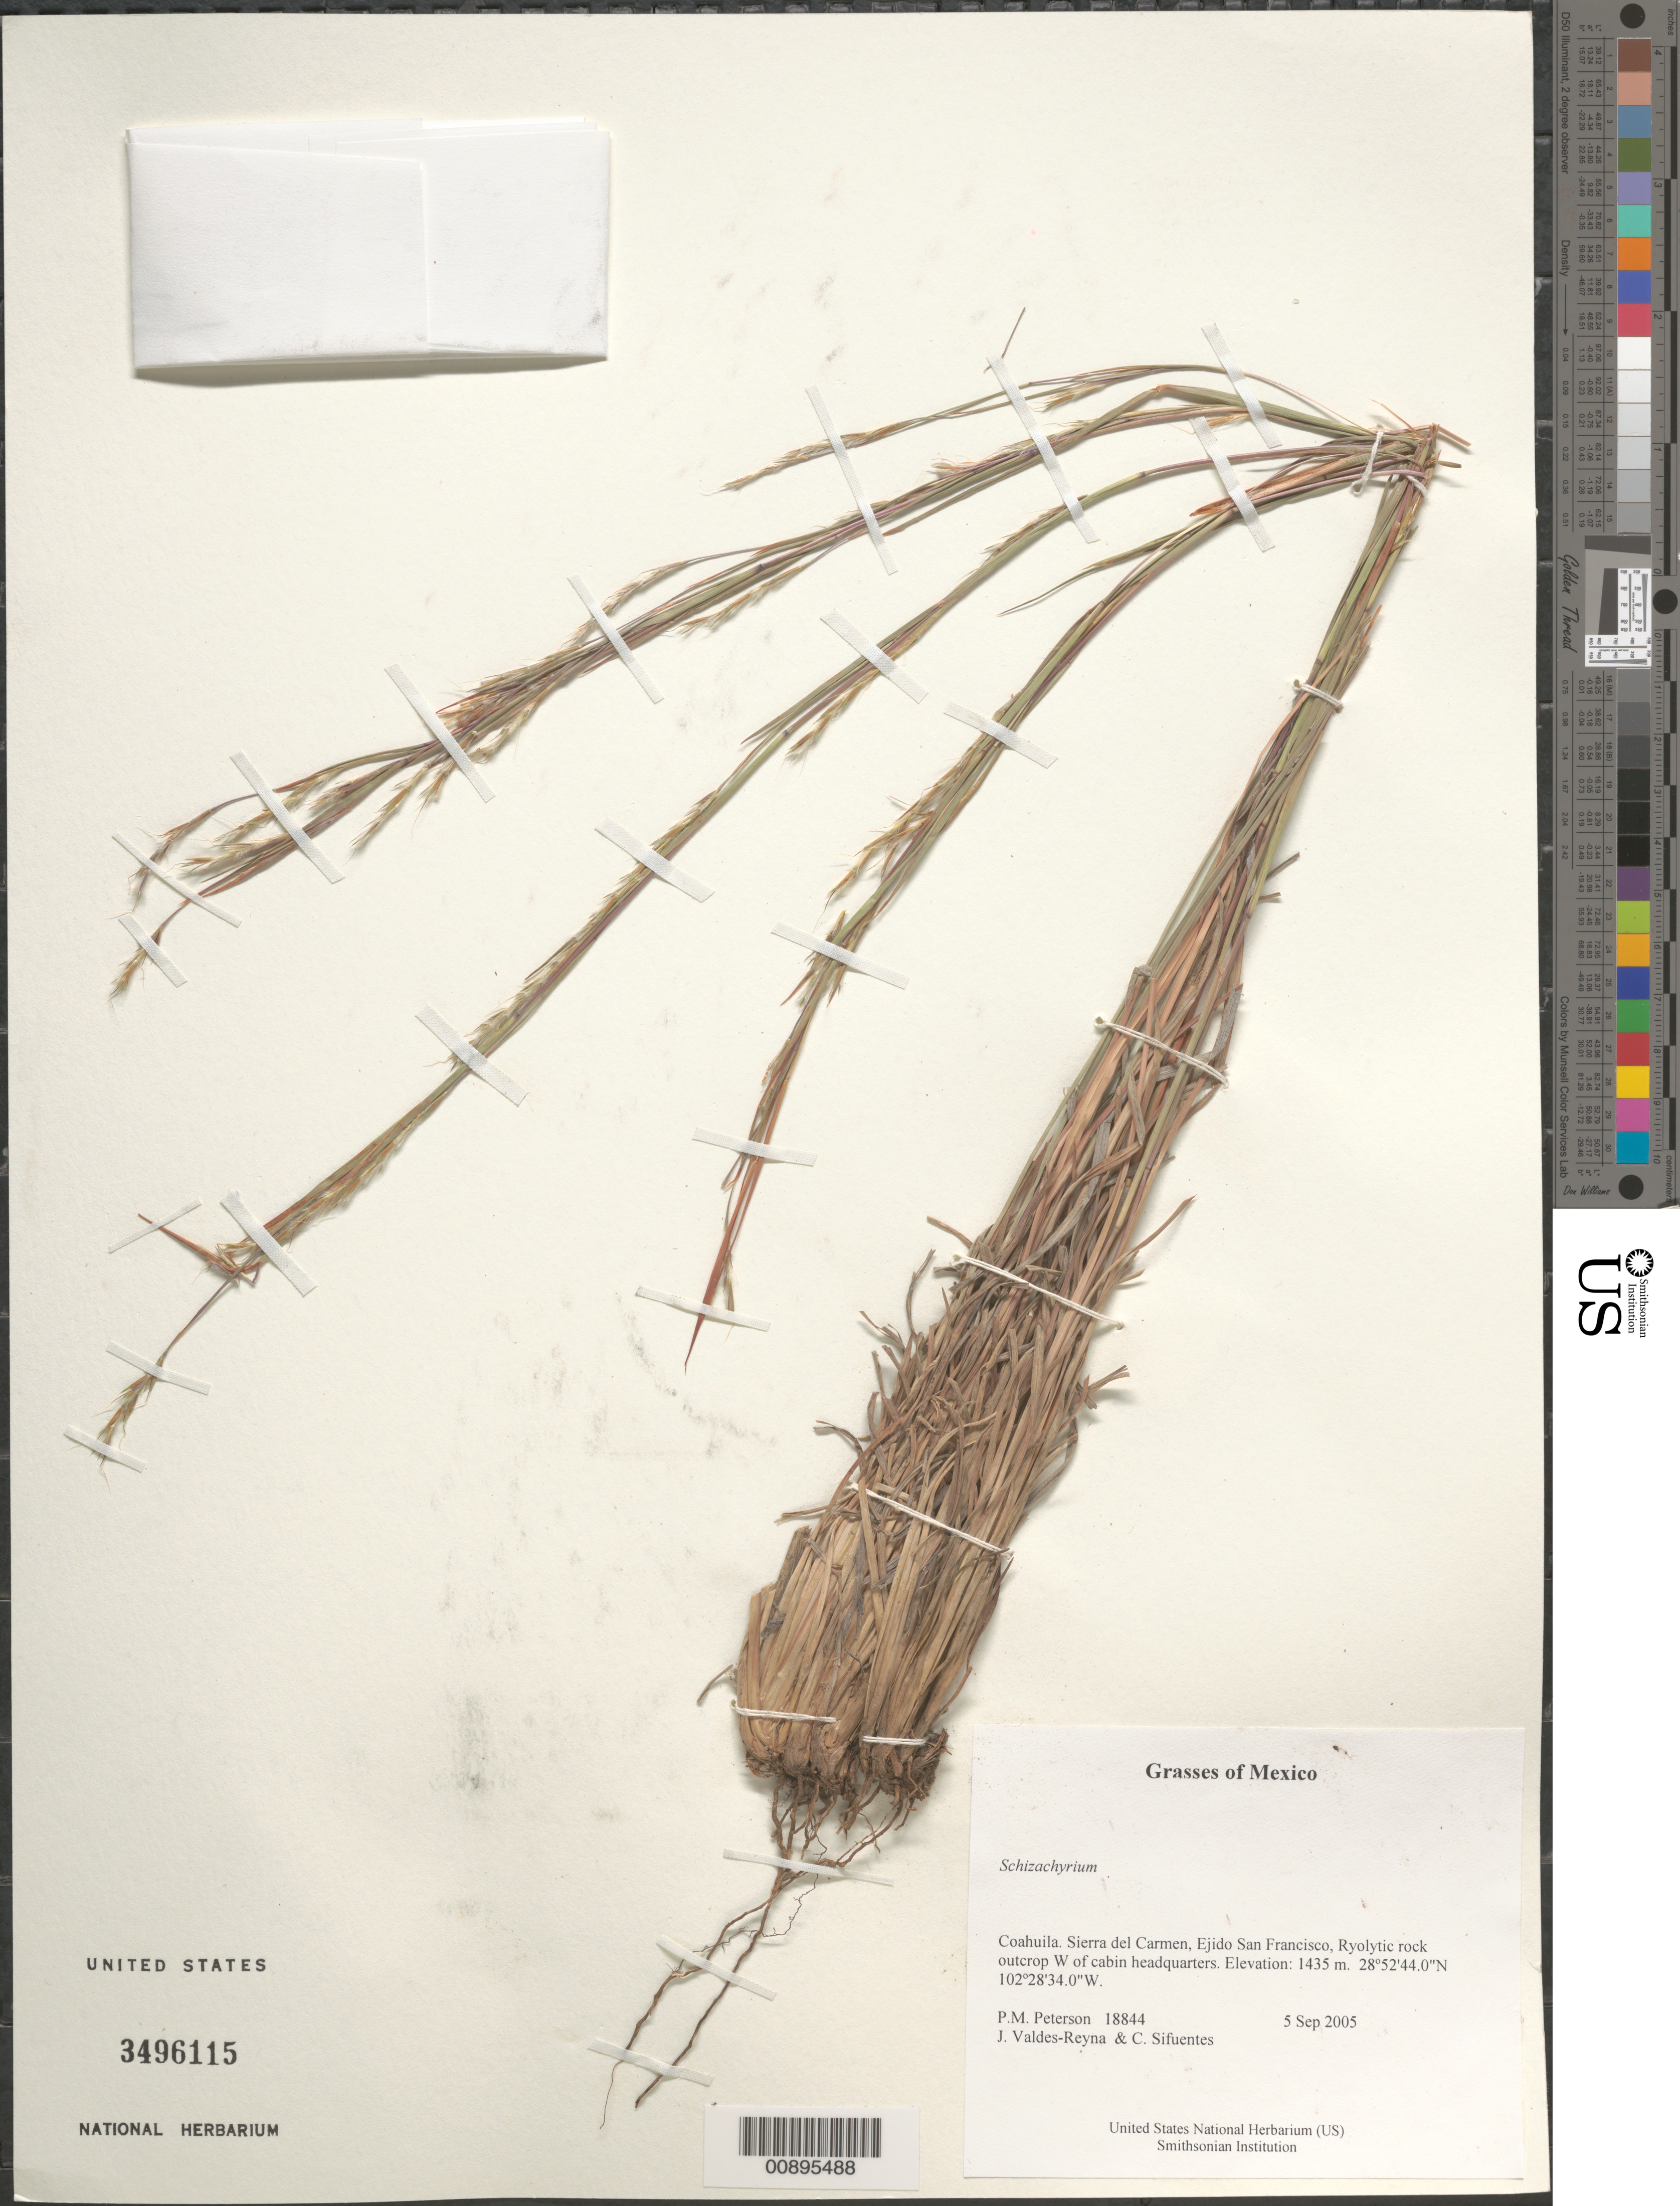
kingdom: Plantae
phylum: Tracheophyta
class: Liliopsida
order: Poales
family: Poaceae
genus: Schizachyrium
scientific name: Schizachyrium sp.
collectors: P. M. Peterson, J. Valdés-Reyna & C. Sifuentes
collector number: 18844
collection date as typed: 05 Sep 2005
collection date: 2005-09-05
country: Mexico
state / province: Coahuila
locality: Sierra del Carmen, Ejido San Francisco, Ryolytic rock outcrop W of cabin headquarters.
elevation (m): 1435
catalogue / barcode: US 3496115